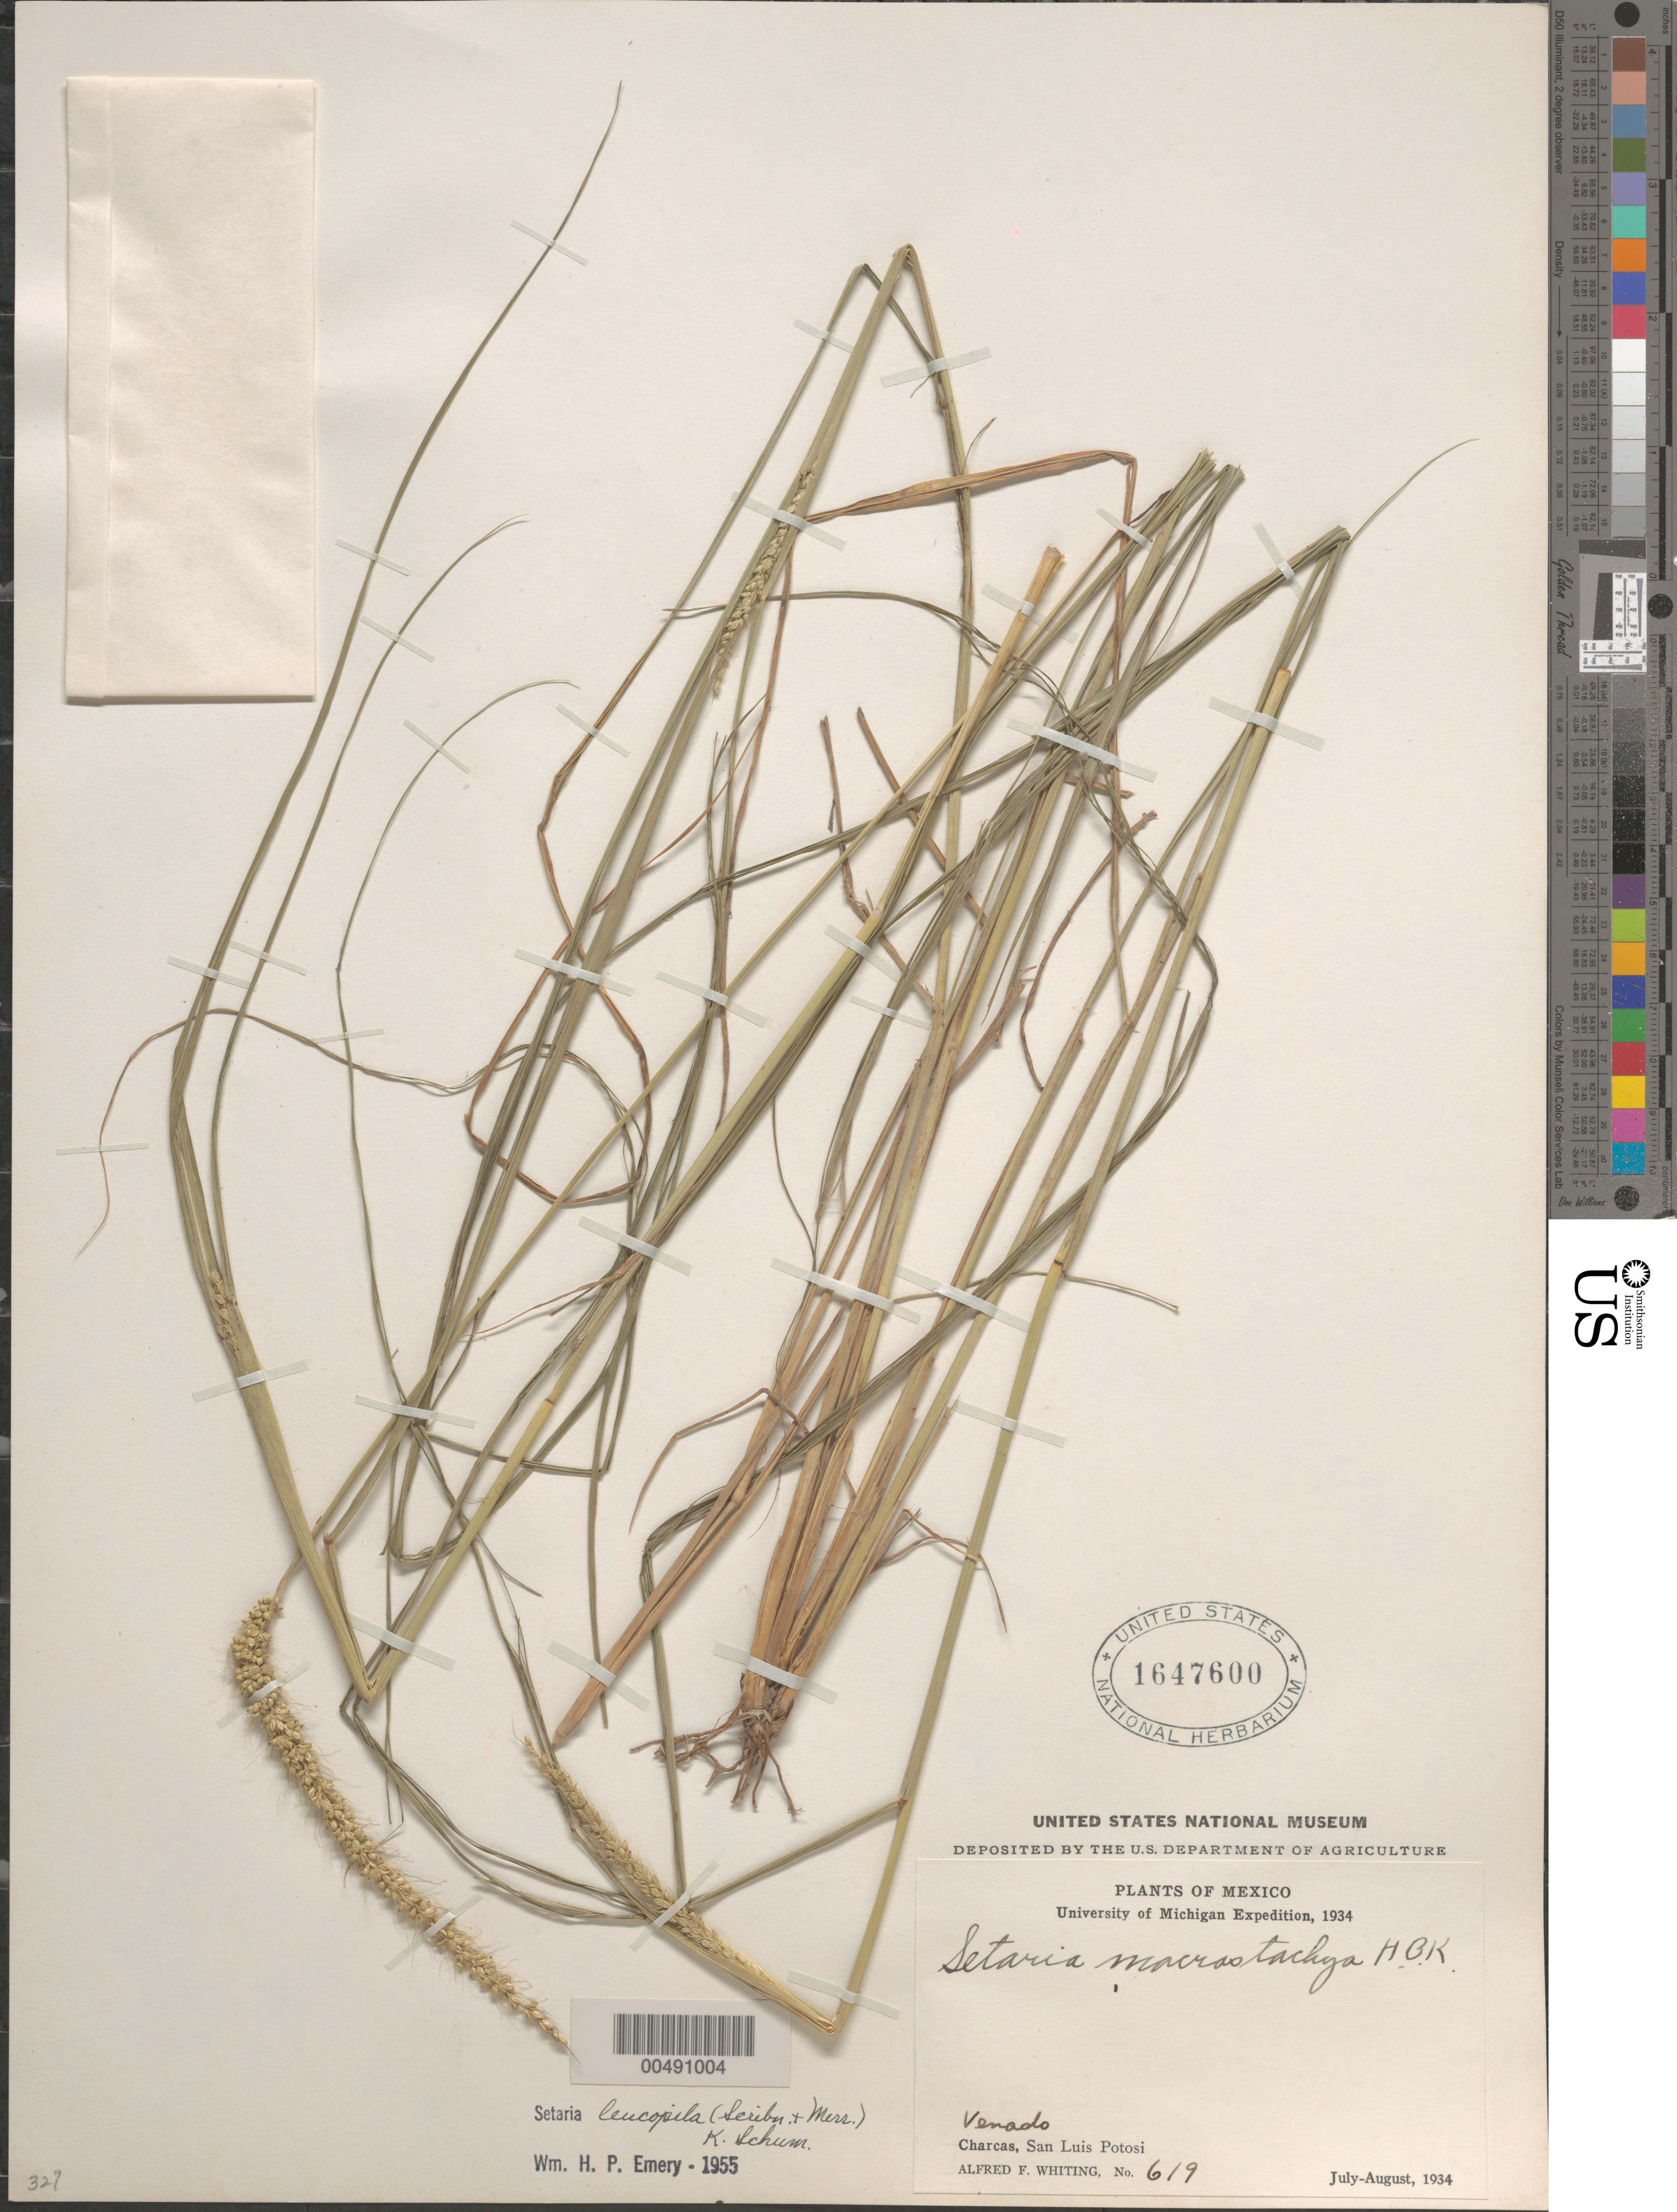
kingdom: Plantae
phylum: Tracheophyta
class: Liliopsida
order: Poales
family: Poaceae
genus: Setaria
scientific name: Setaria leucopila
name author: (Scribn. & Merr.) K. Schum.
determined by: Emery, W. H. P.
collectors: A. F. Whiting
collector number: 619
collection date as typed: Jul 1934 to Aug 1934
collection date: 1934-07/1934-08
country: Mexico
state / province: San Luis Potosi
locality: Venado, Charcas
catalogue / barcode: US 1647600